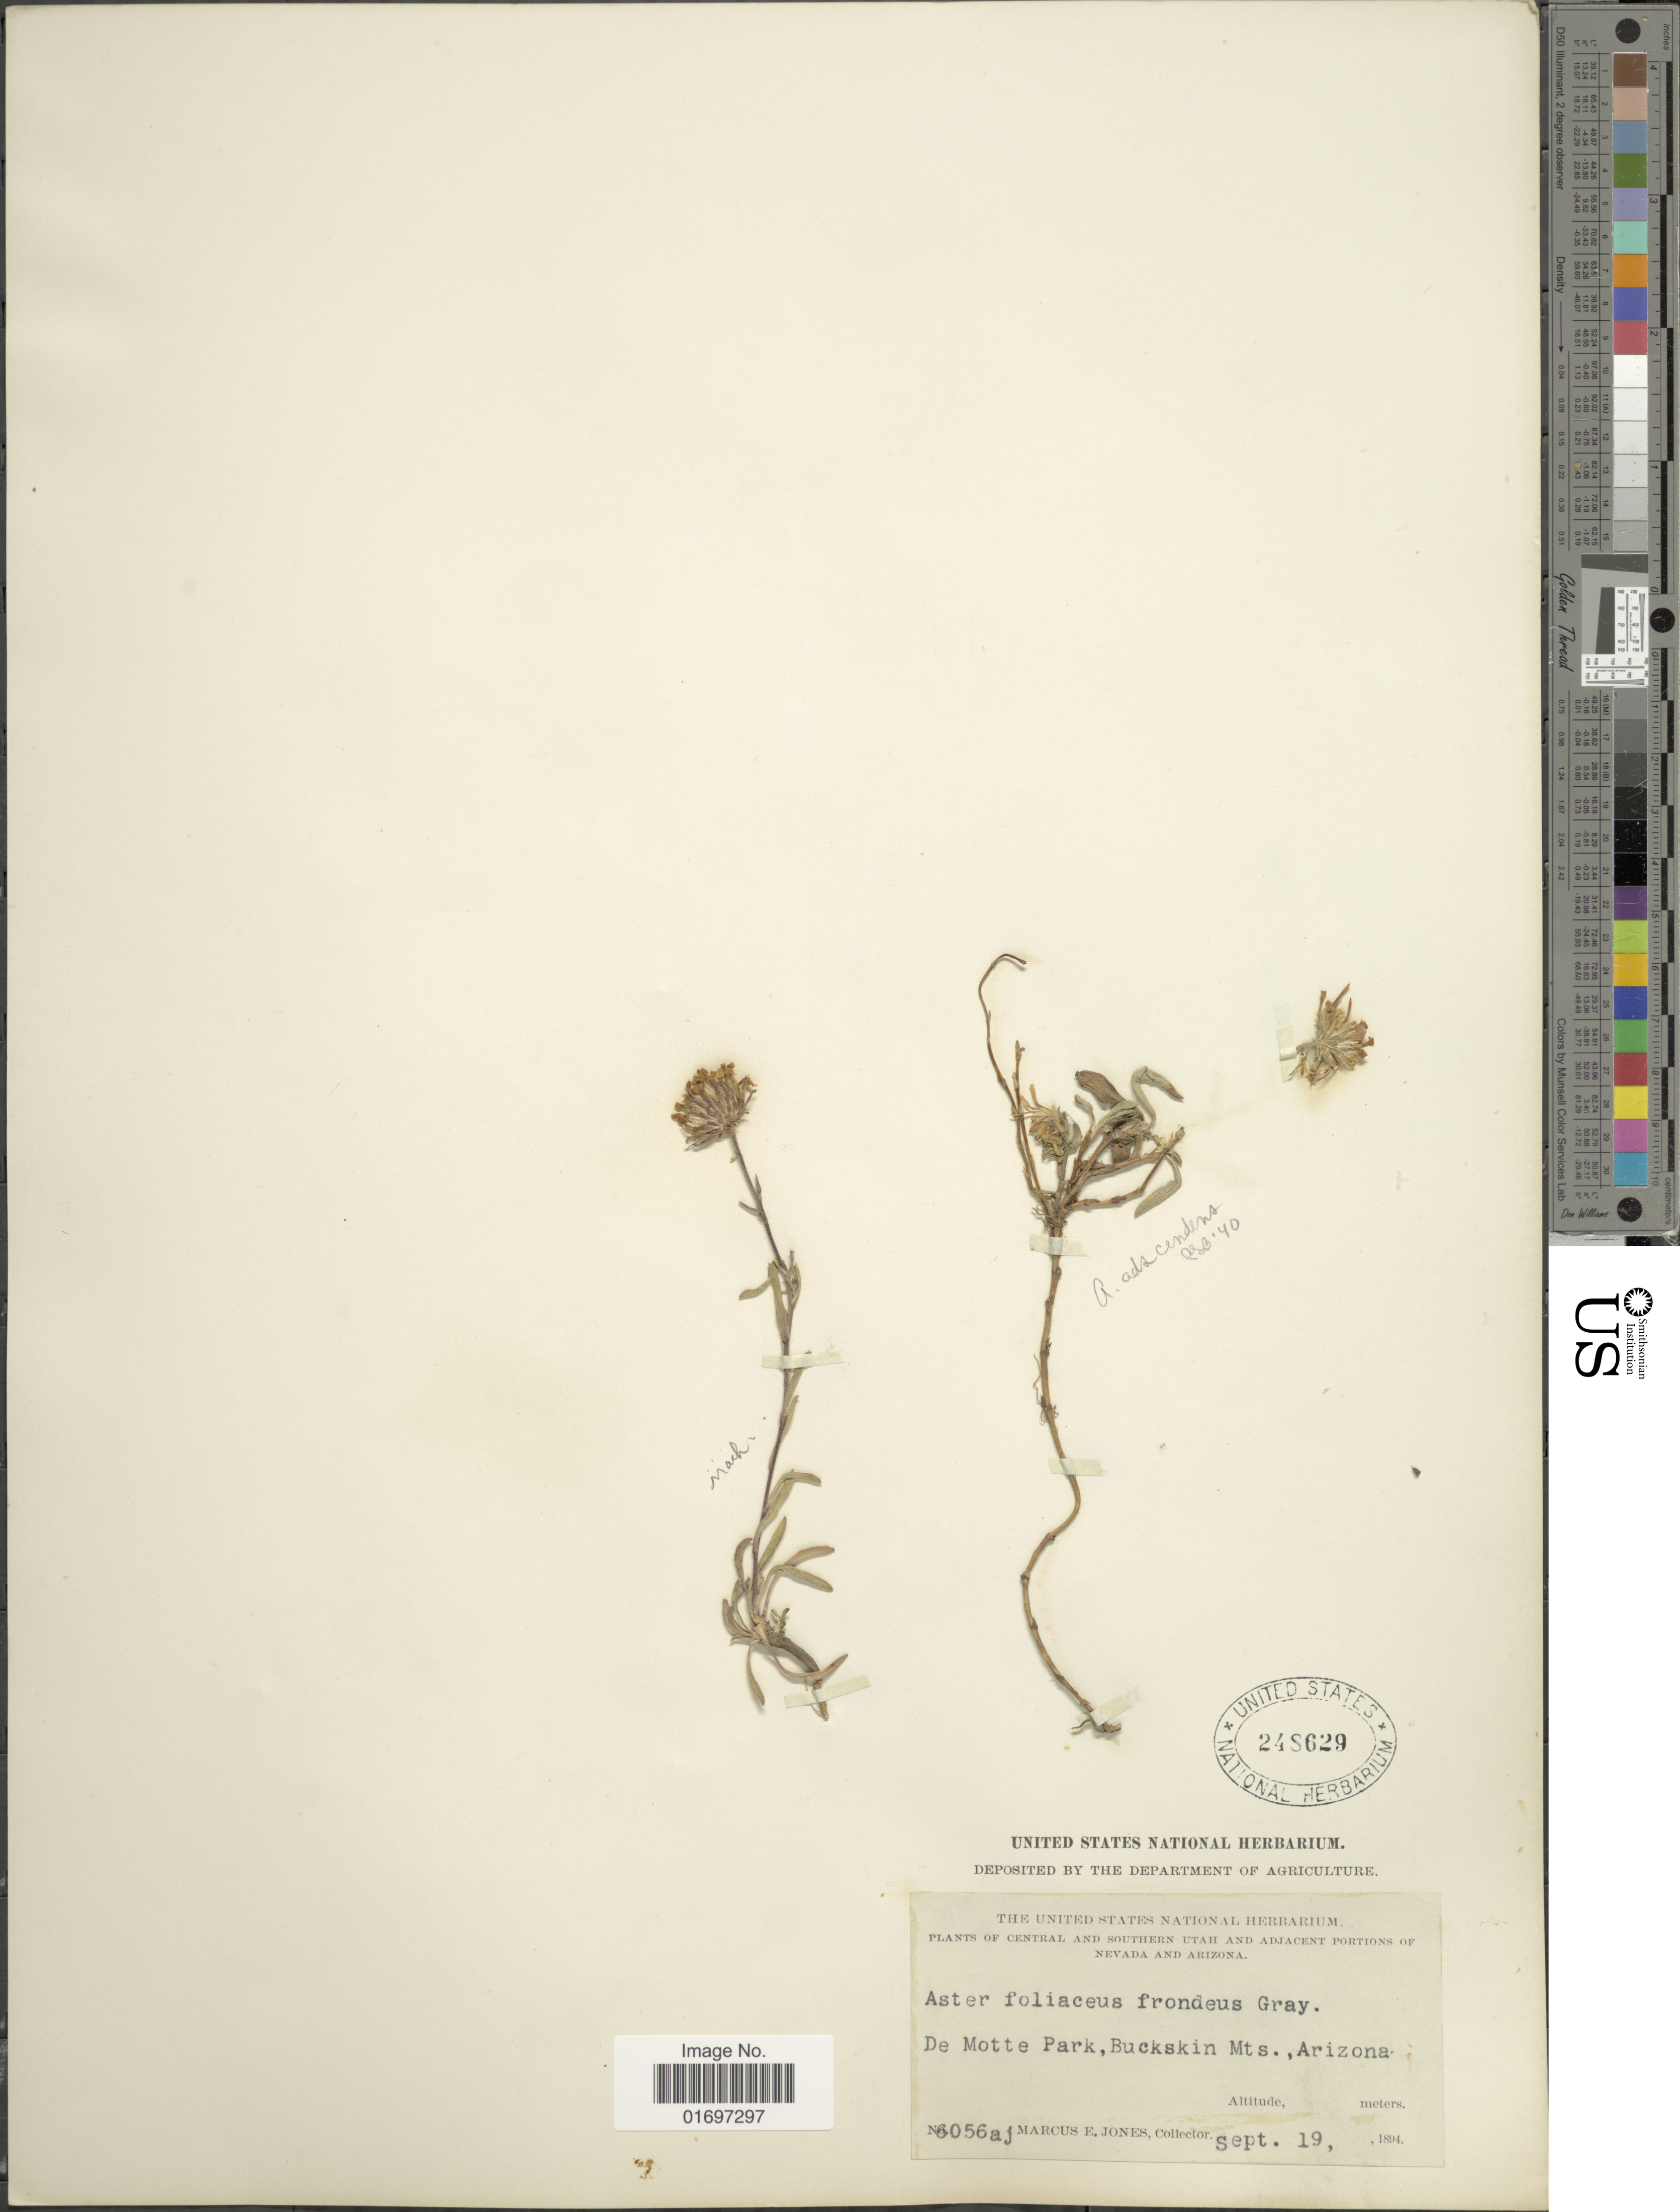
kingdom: Plantae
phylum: Tracheophyta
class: Magnoliopsida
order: Asterales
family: Asteraceae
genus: Symphyotrichum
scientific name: Symphyotrichum ascendens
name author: (Lindl.) G.L. Nesom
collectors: M. E. Jones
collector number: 6056aj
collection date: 1894-09-19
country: United States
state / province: Arizona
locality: Central and Southern Utah and adjacent portions of Nevada and Arizona. De Motte Park, Buckskin Mts., Arizona.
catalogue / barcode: US 248629